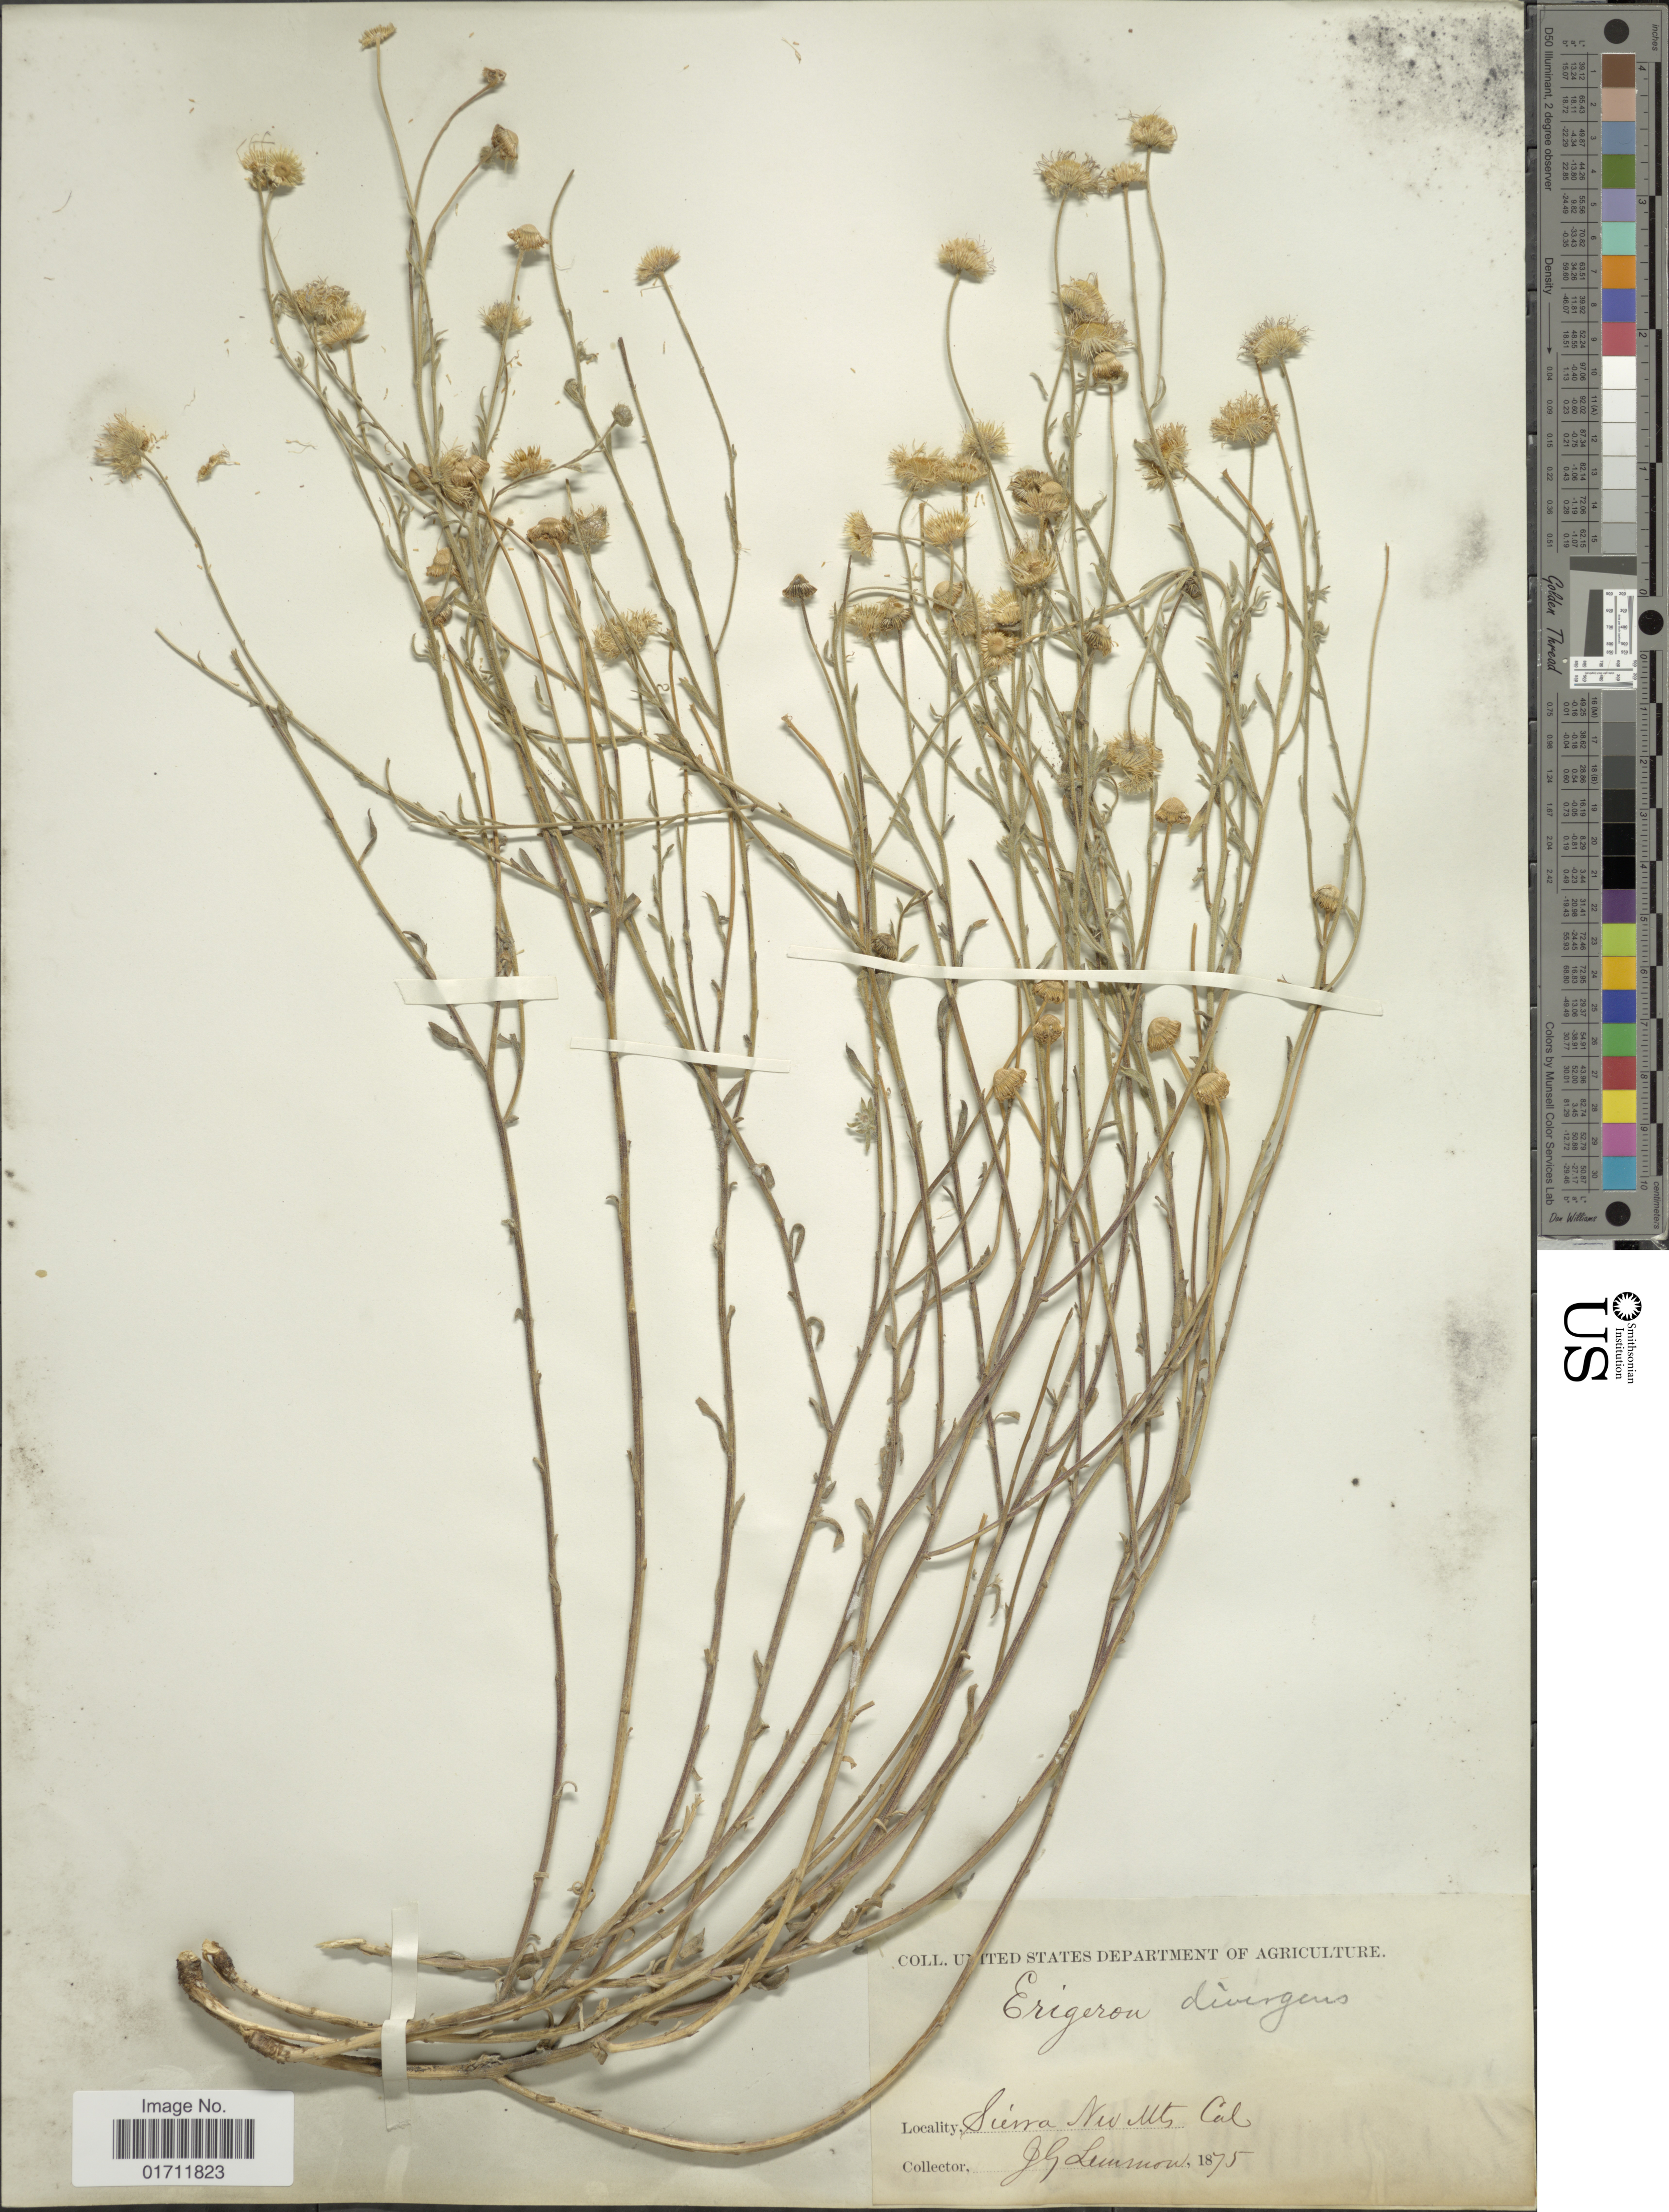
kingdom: Plantae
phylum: Tracheophyta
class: Magnoliopsida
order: Asterales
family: Asteraceae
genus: Erigeron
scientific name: Erigeron divergens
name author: Torr. & A. Gray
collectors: J. Lemmon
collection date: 1875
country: United States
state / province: California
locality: Sierra Nev Mts